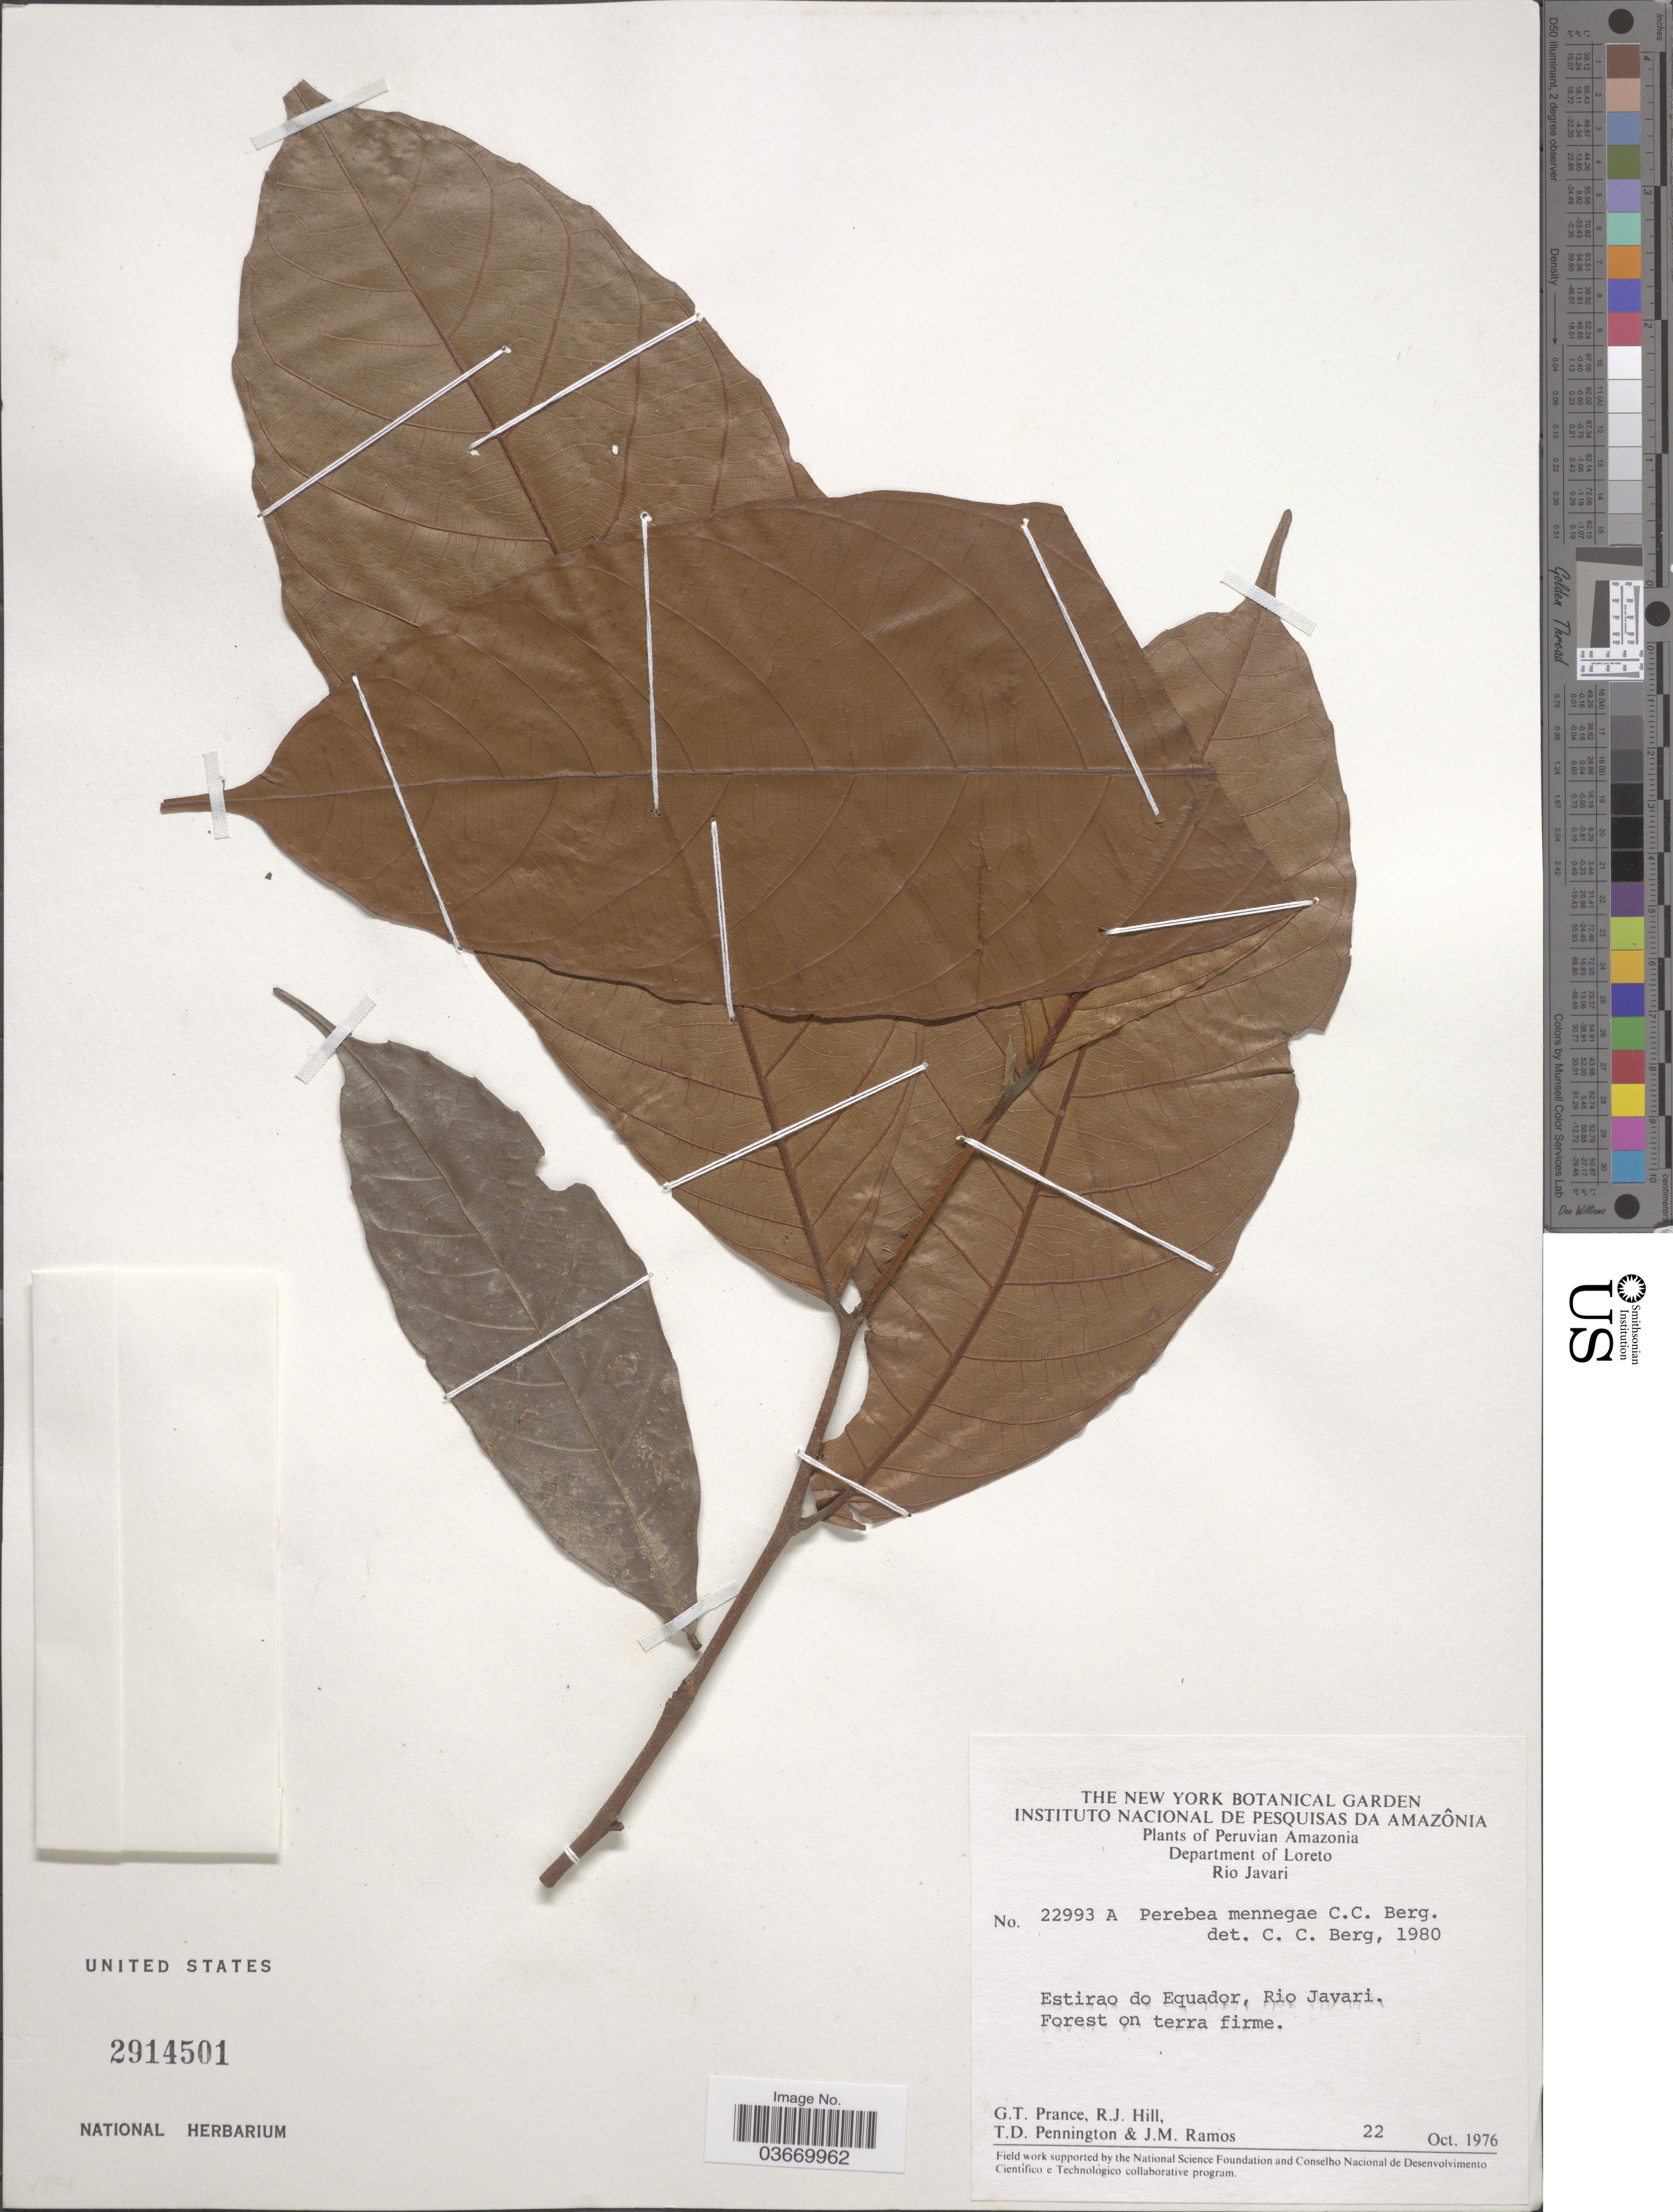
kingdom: Plantae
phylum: Tracheophyta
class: Magnoliopsida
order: Rosales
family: Moraceae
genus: Perebea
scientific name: Perebea mennegae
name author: C.C. Berg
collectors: G. T. Prance, R. J. Hill, T. D. Pennington & J. M. Ramos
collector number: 22993A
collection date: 1976-10-22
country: Peru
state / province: Loreto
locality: Peruvian Amazonia. Department of Loreto. Rio Javari. Estirao do Equador, Rio Javari.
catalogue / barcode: US 2914501